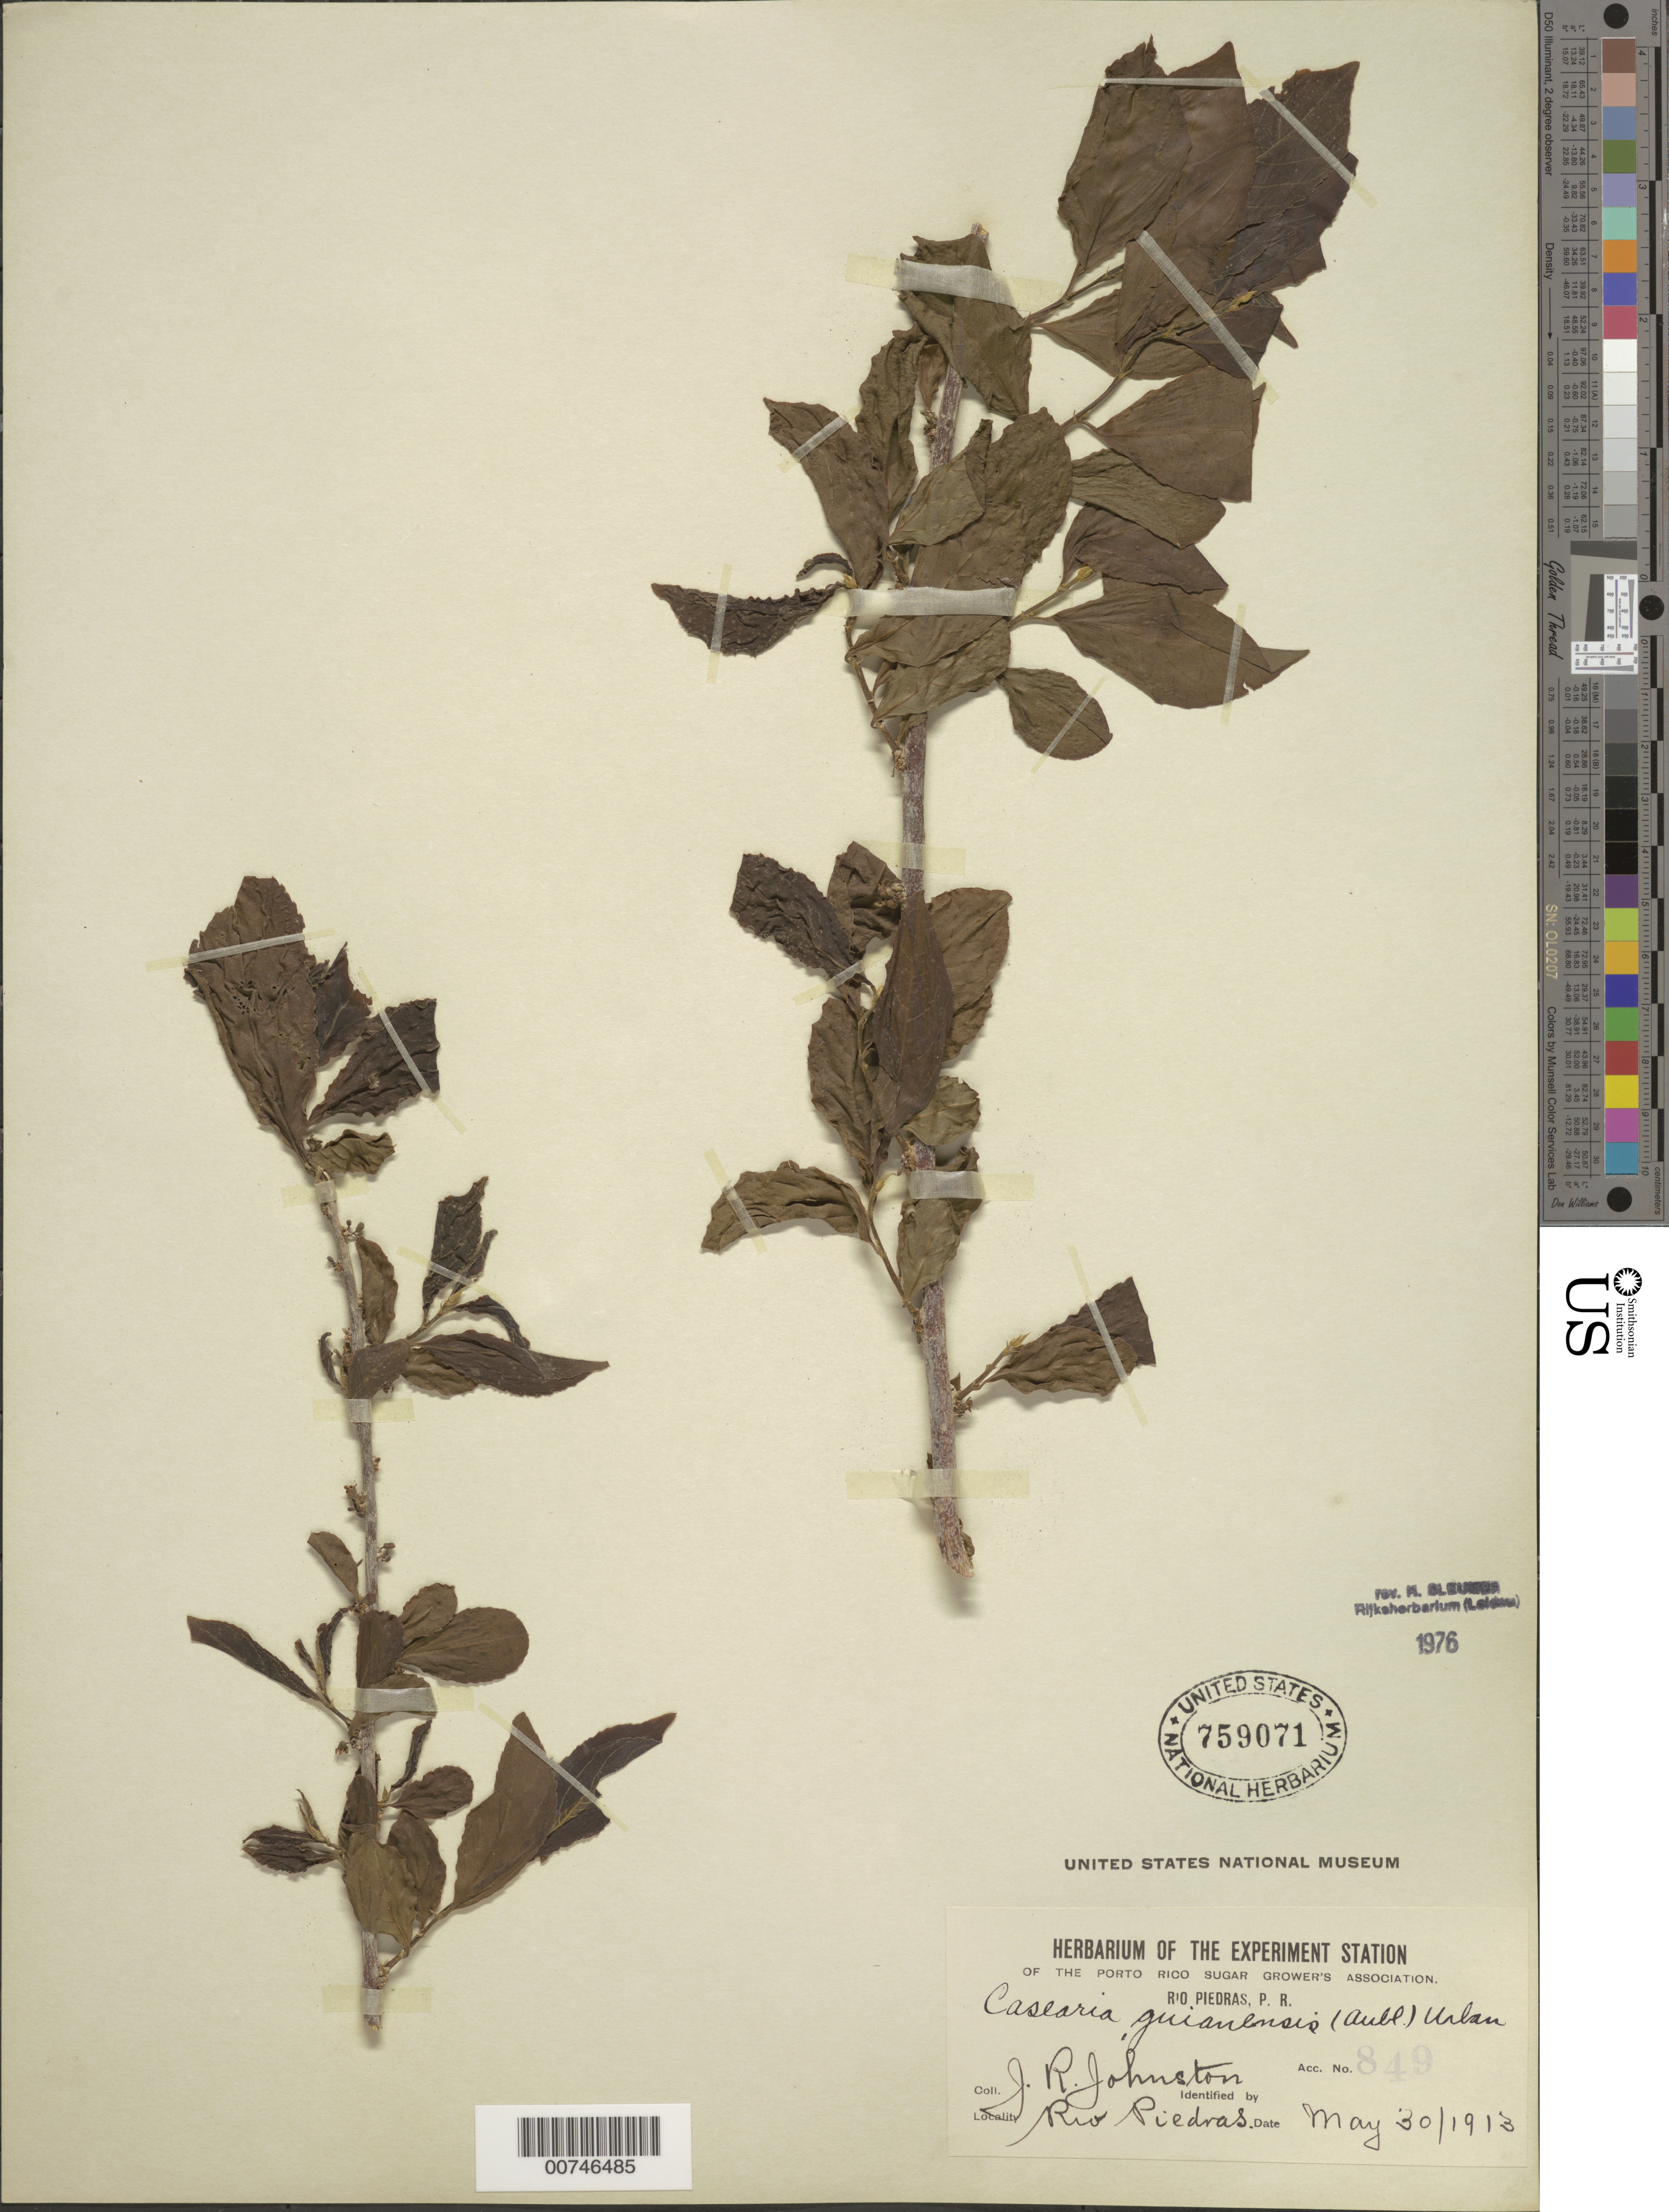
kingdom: Plantae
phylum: Tracheophyta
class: Magnoliopsida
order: Malpighiales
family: Salicaceae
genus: Casearia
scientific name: Casearia guianensis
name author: (Aubl.) Urb.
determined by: Sleumer, H. O.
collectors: J. Johnston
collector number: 849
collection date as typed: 30 May 1913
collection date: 1913-05-30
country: Puerto Rico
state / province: San Juan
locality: Rio Piedras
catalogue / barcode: US 759071